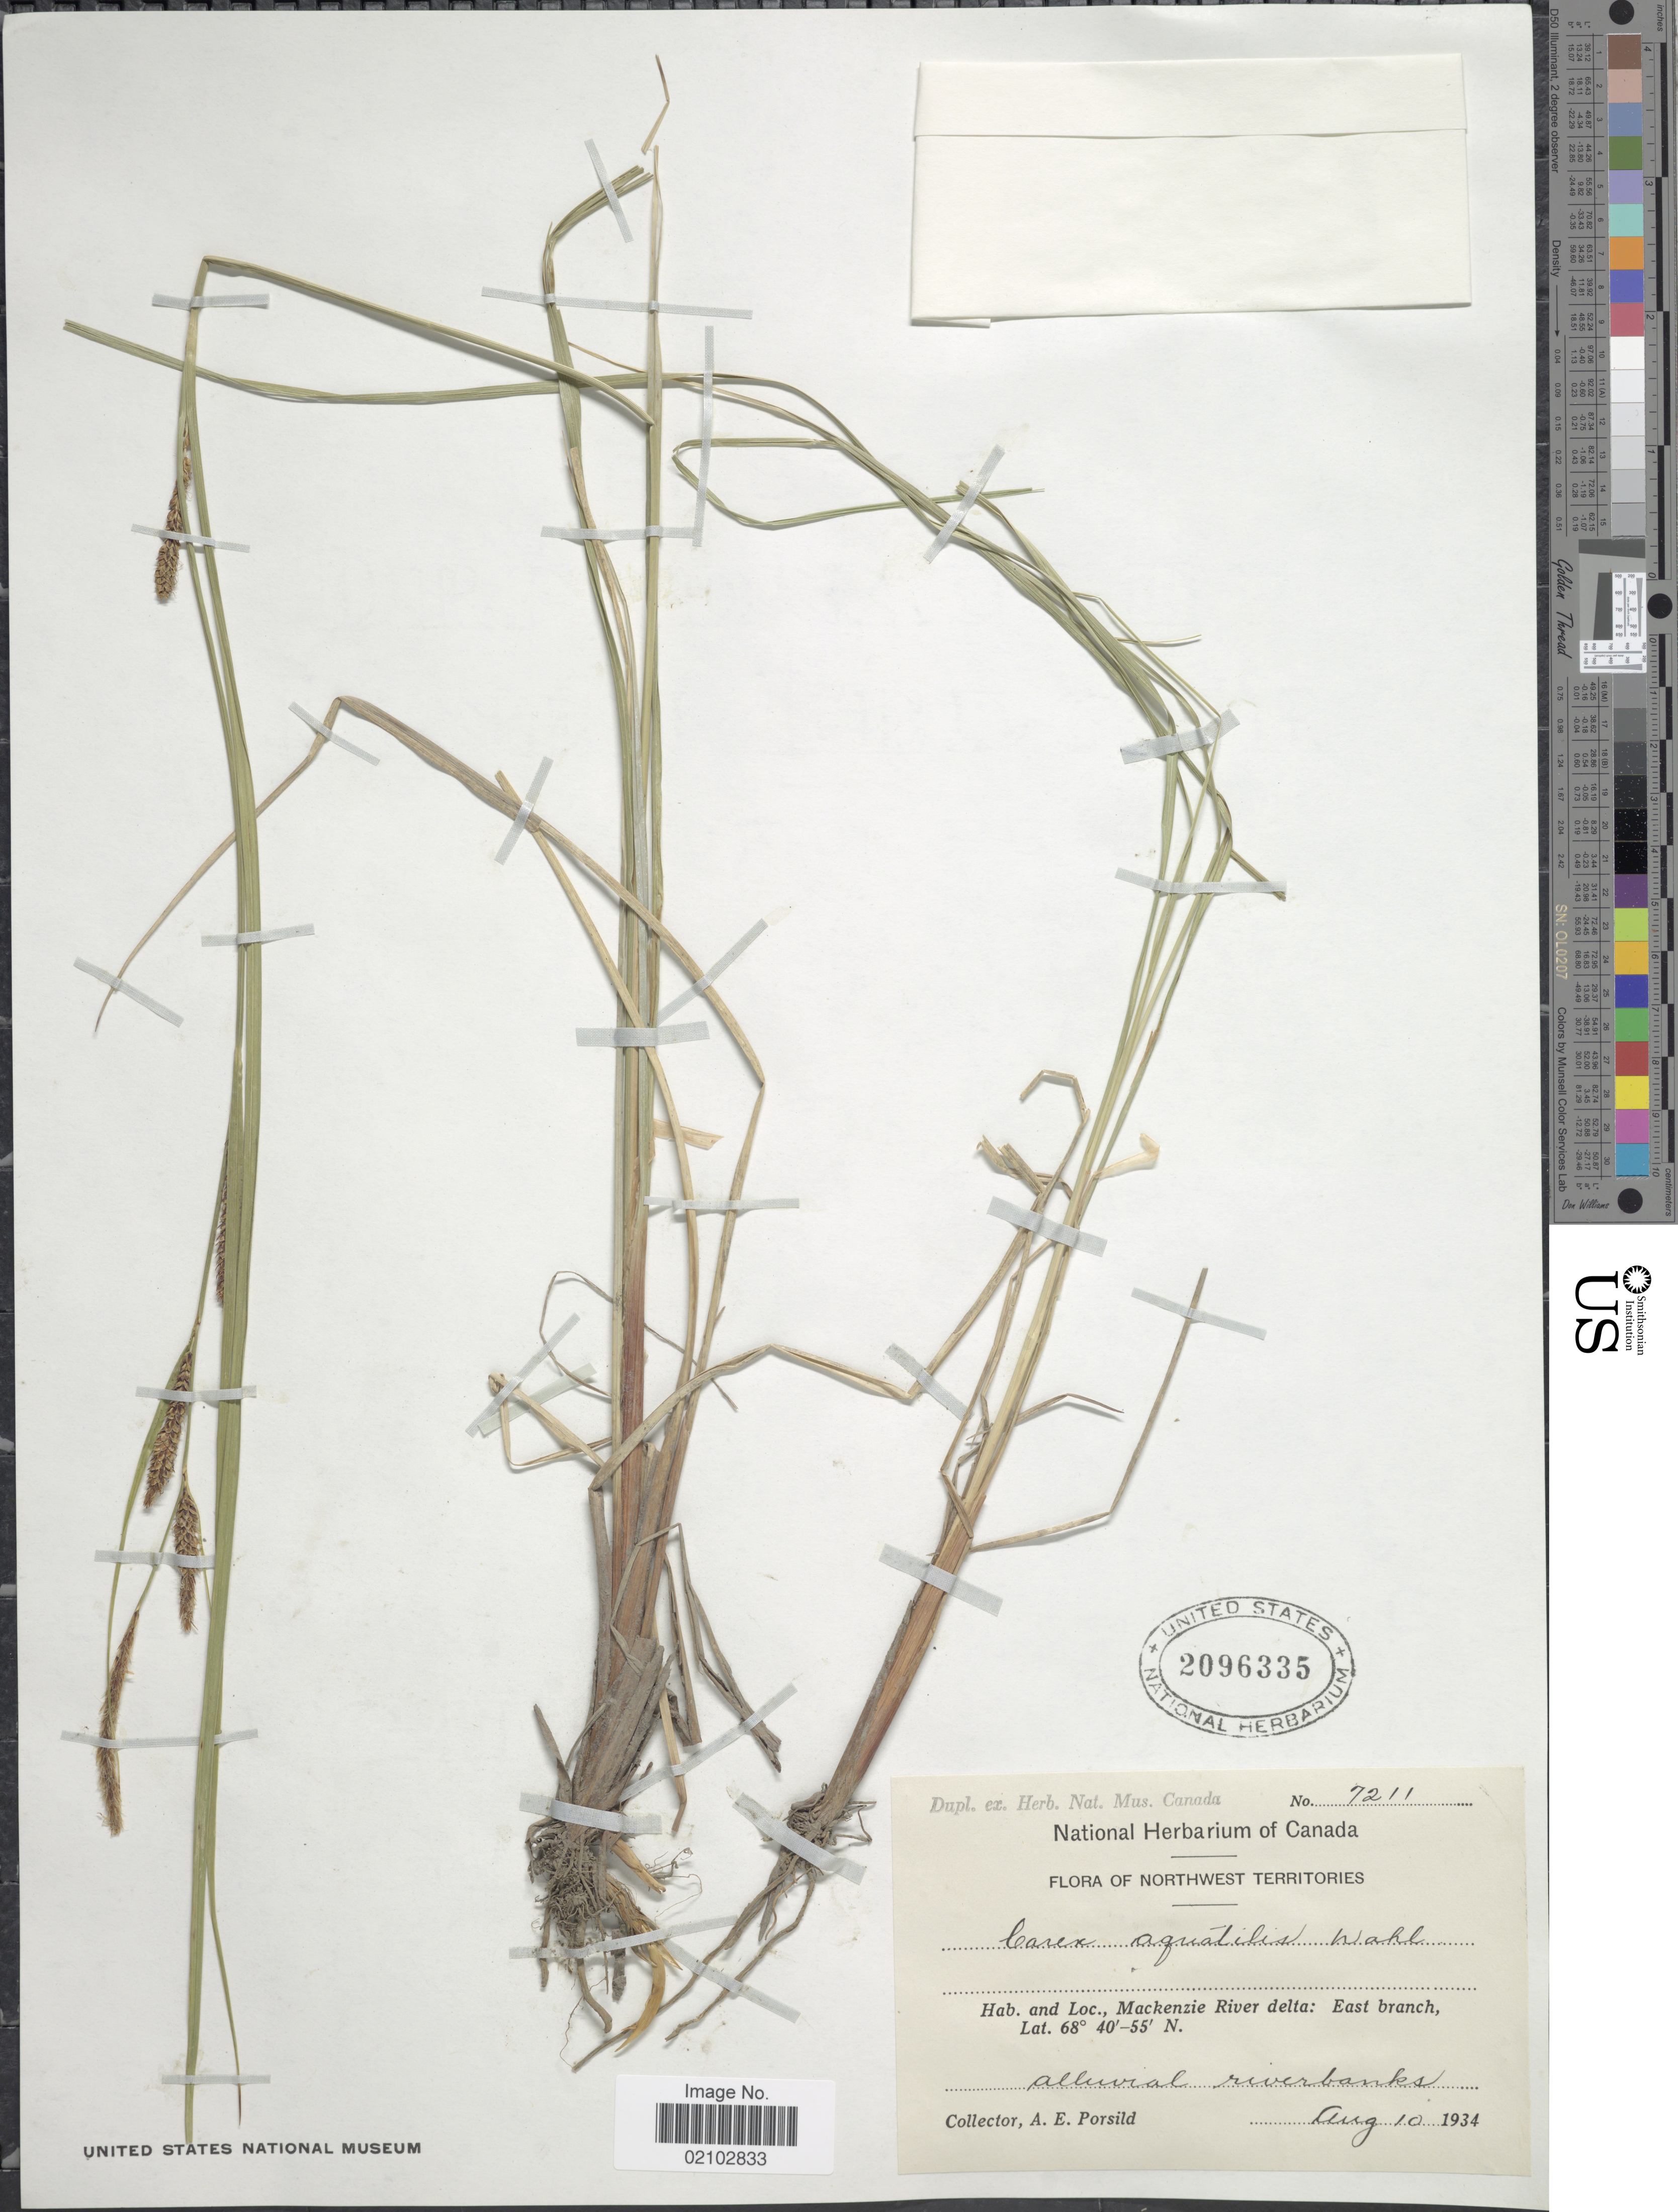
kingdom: Plantae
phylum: Tracheophyta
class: Liliopsida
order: Poales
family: Cyperaceae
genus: Carex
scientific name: Carex aquatilis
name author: Wahlenb.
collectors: A. E. Porsild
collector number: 7211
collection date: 1934-08-10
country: Canada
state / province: Northwest Territories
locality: Mackenzie River delta: East branch, alluvial riverbanks.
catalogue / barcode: US 209335